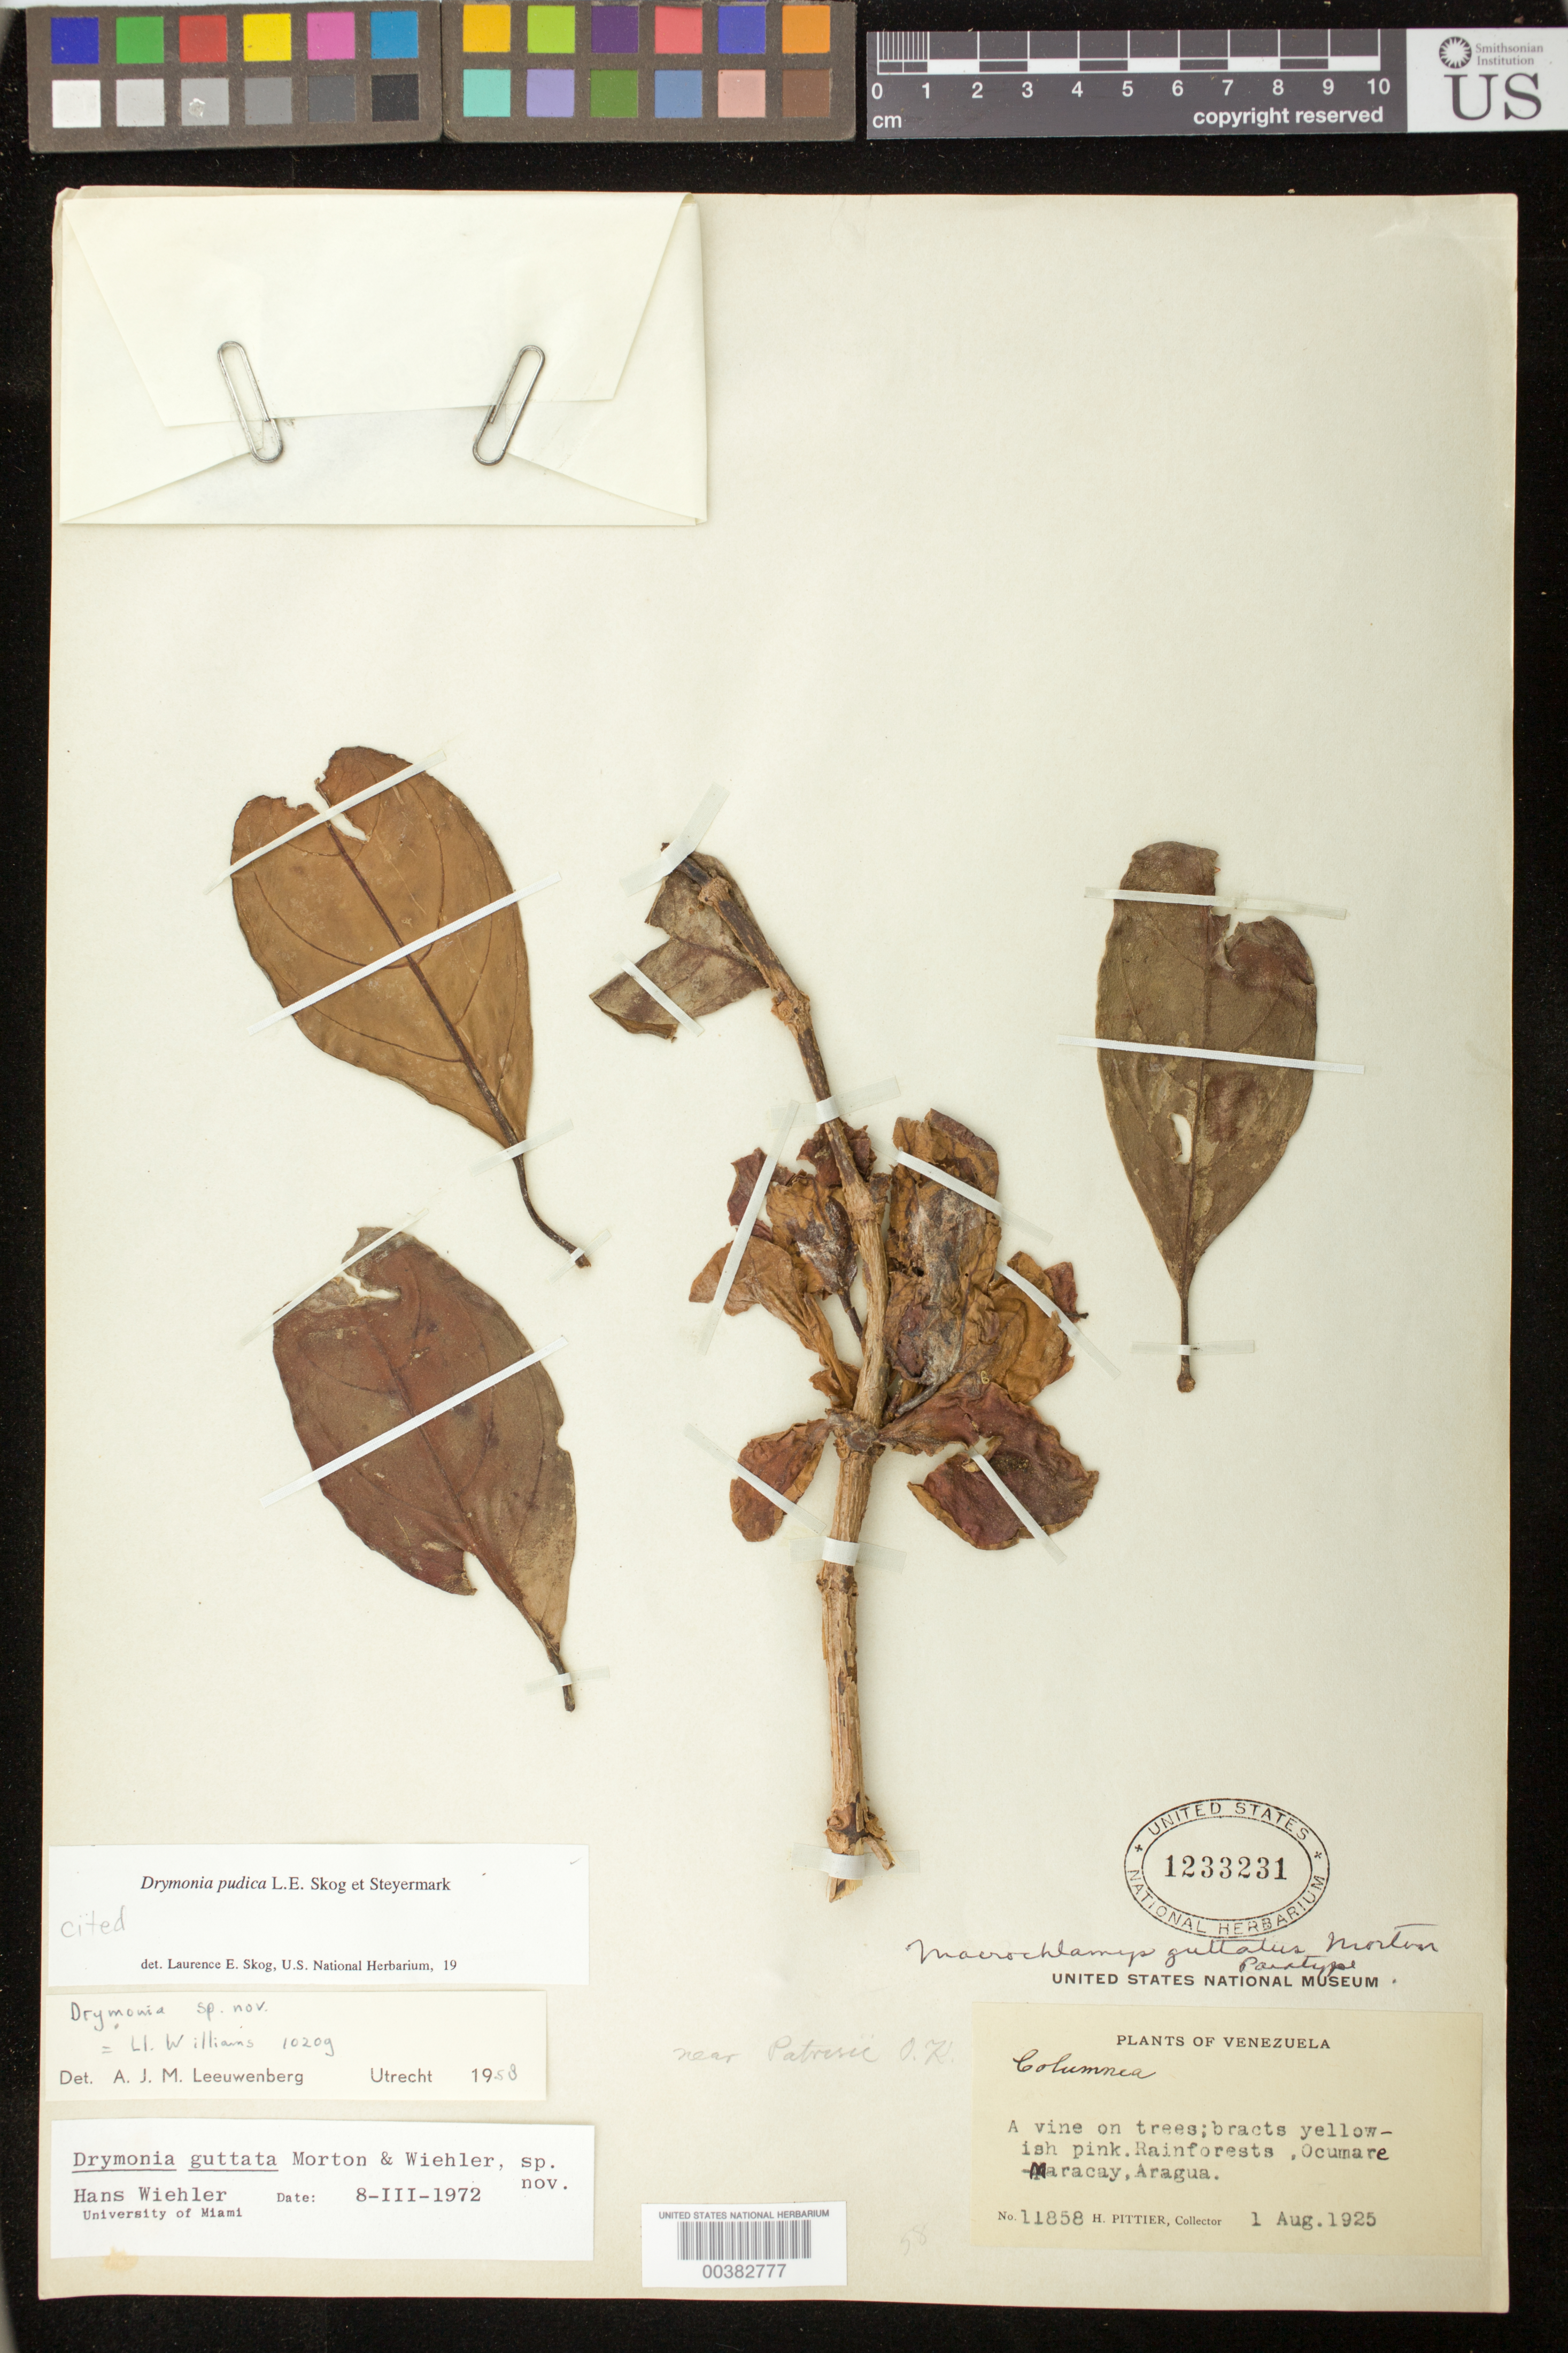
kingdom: Plantae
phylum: Tracheophyta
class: Magnoliopsida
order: Lamiales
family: Gesneriaceae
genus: Drymonia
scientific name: Drymonia pudica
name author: L.E. Skog & Steyerm.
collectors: H. F. Pittier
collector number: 11858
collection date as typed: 01 Aug 1925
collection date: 1925-08-01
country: Venezuela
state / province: Aragua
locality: Ocumare - Maracay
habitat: Rainforests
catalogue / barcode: US 1233231